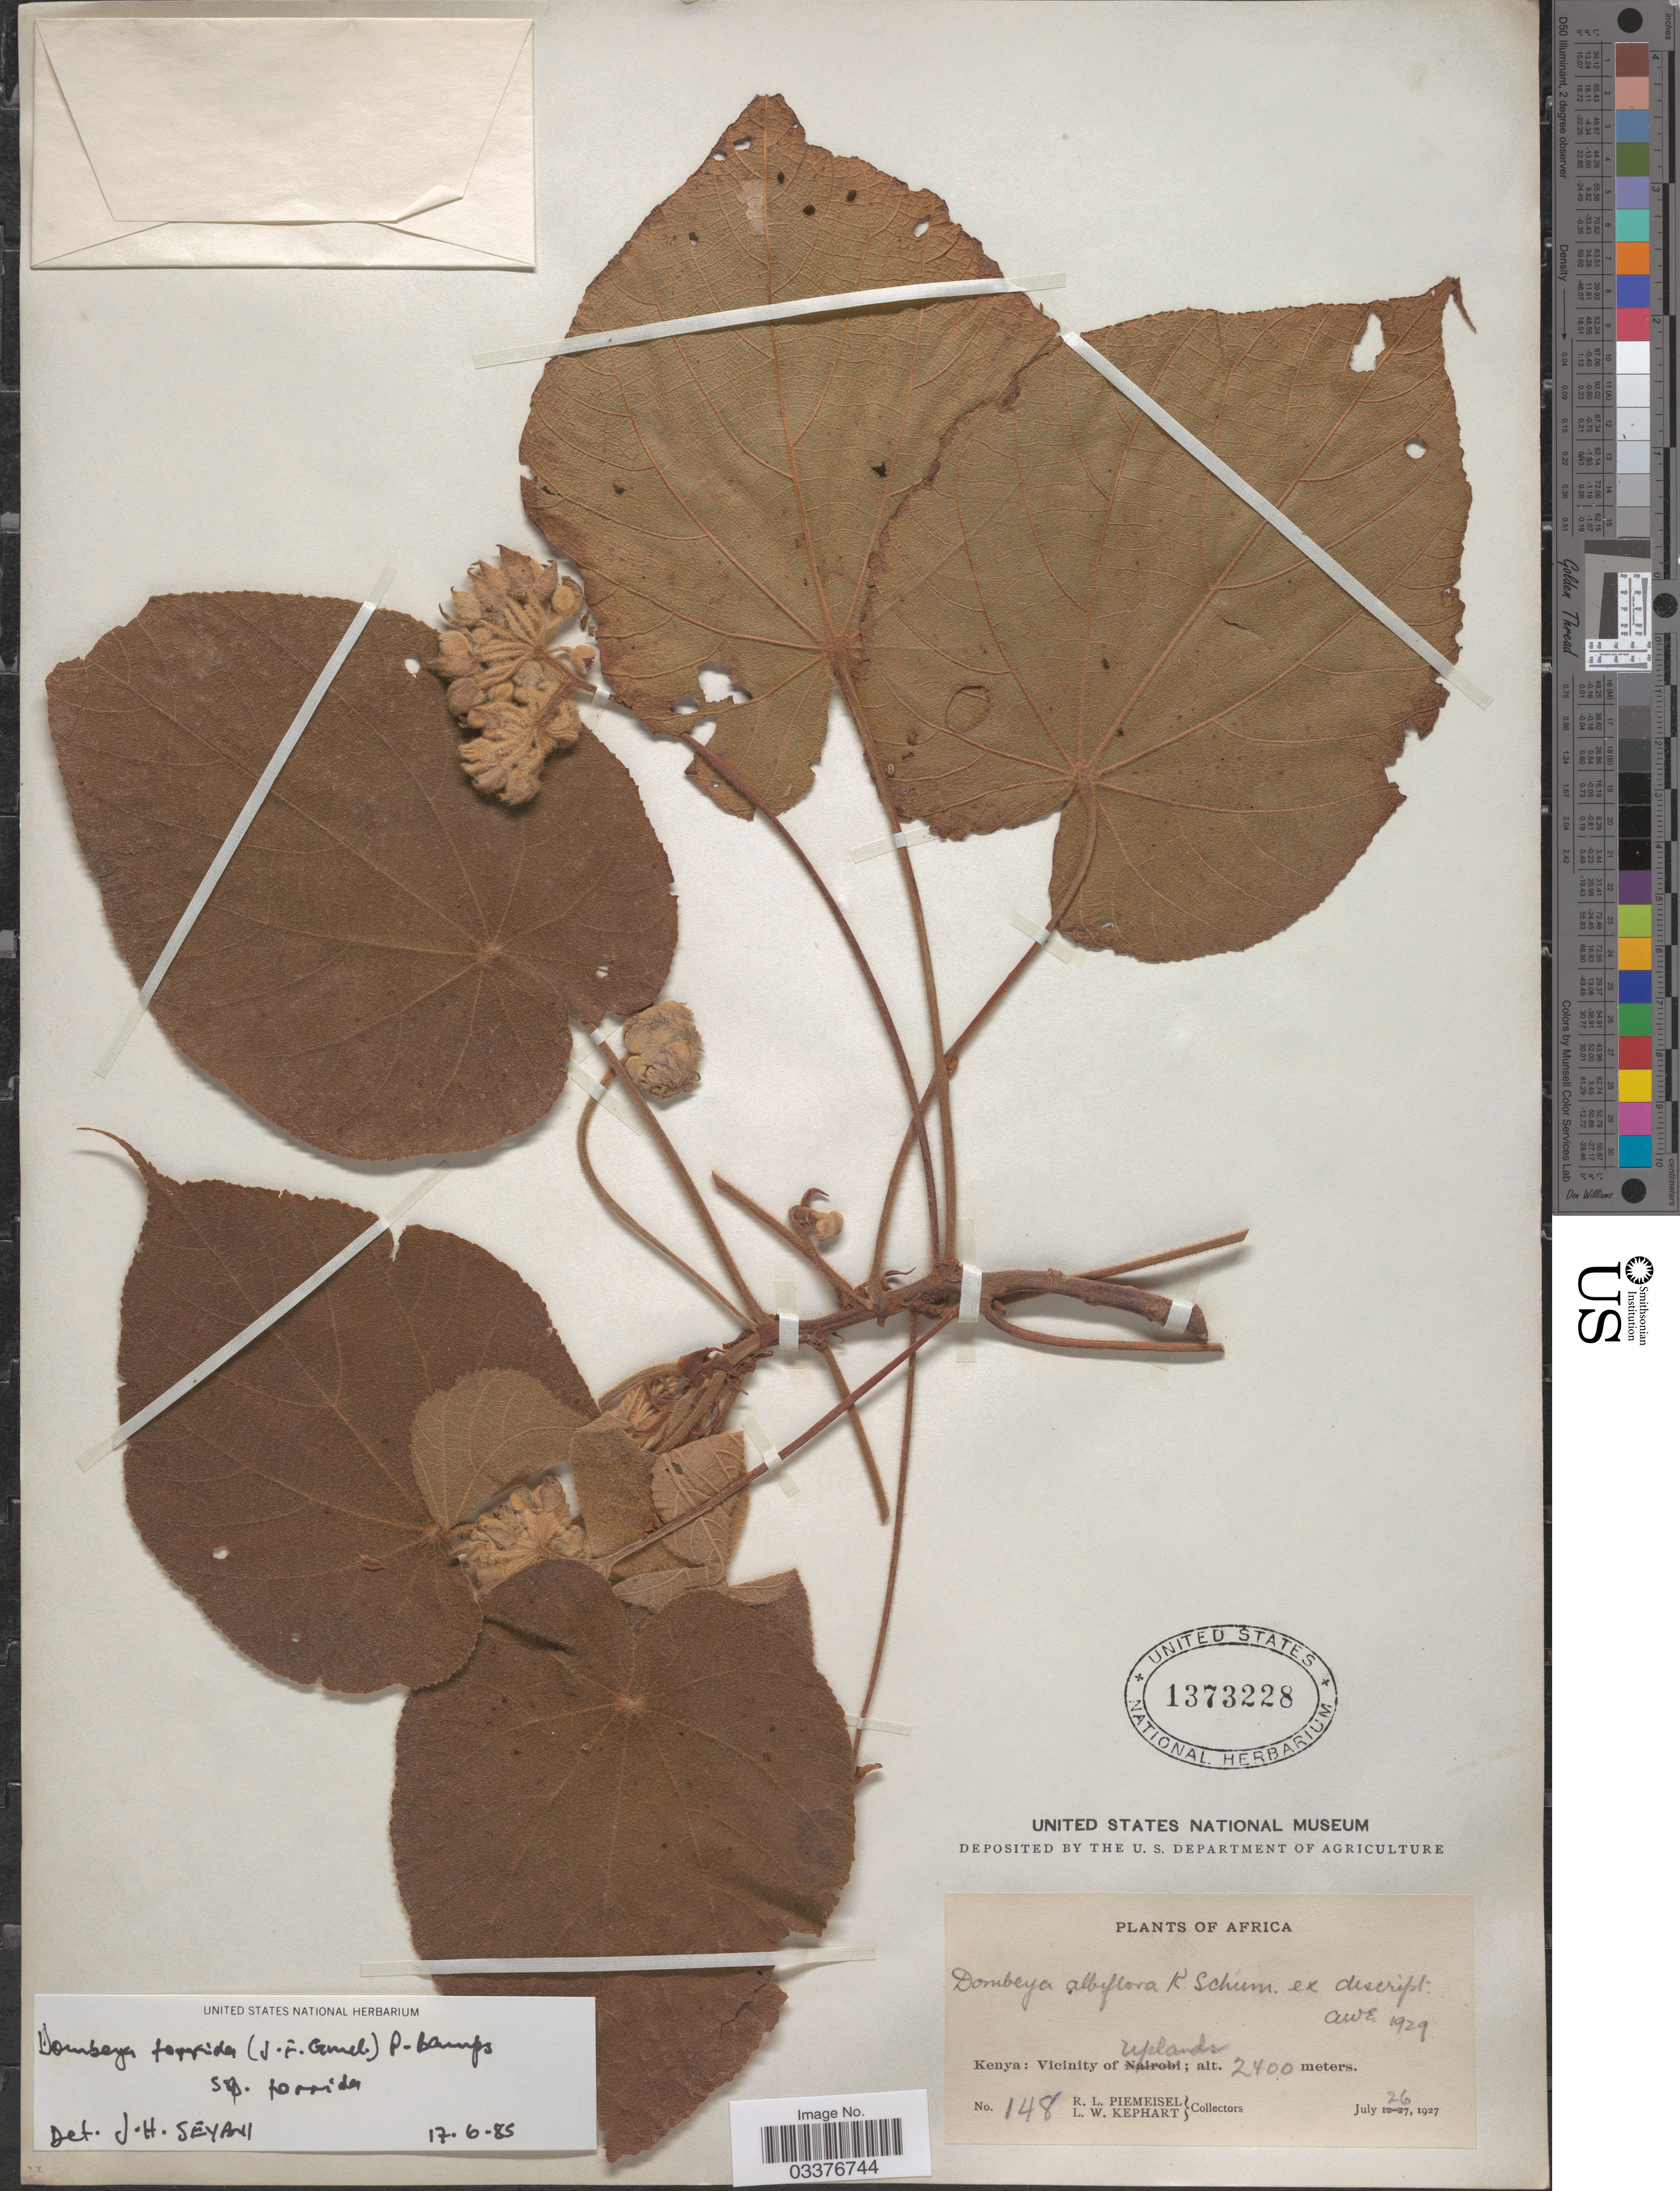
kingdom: Plantae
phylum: Tracheophyta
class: Magnoliopsida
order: Malvales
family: Malvaceae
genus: Dombeya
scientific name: Dombeya torrida subsp. torrida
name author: (J.F. Gmel.) Bamps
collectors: R. L. Piemeisel & L. W. Kephart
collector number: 148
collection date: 1927-07-26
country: Kenya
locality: Africa. Vicinity of Uplands.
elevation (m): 2400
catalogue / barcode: US 1373228